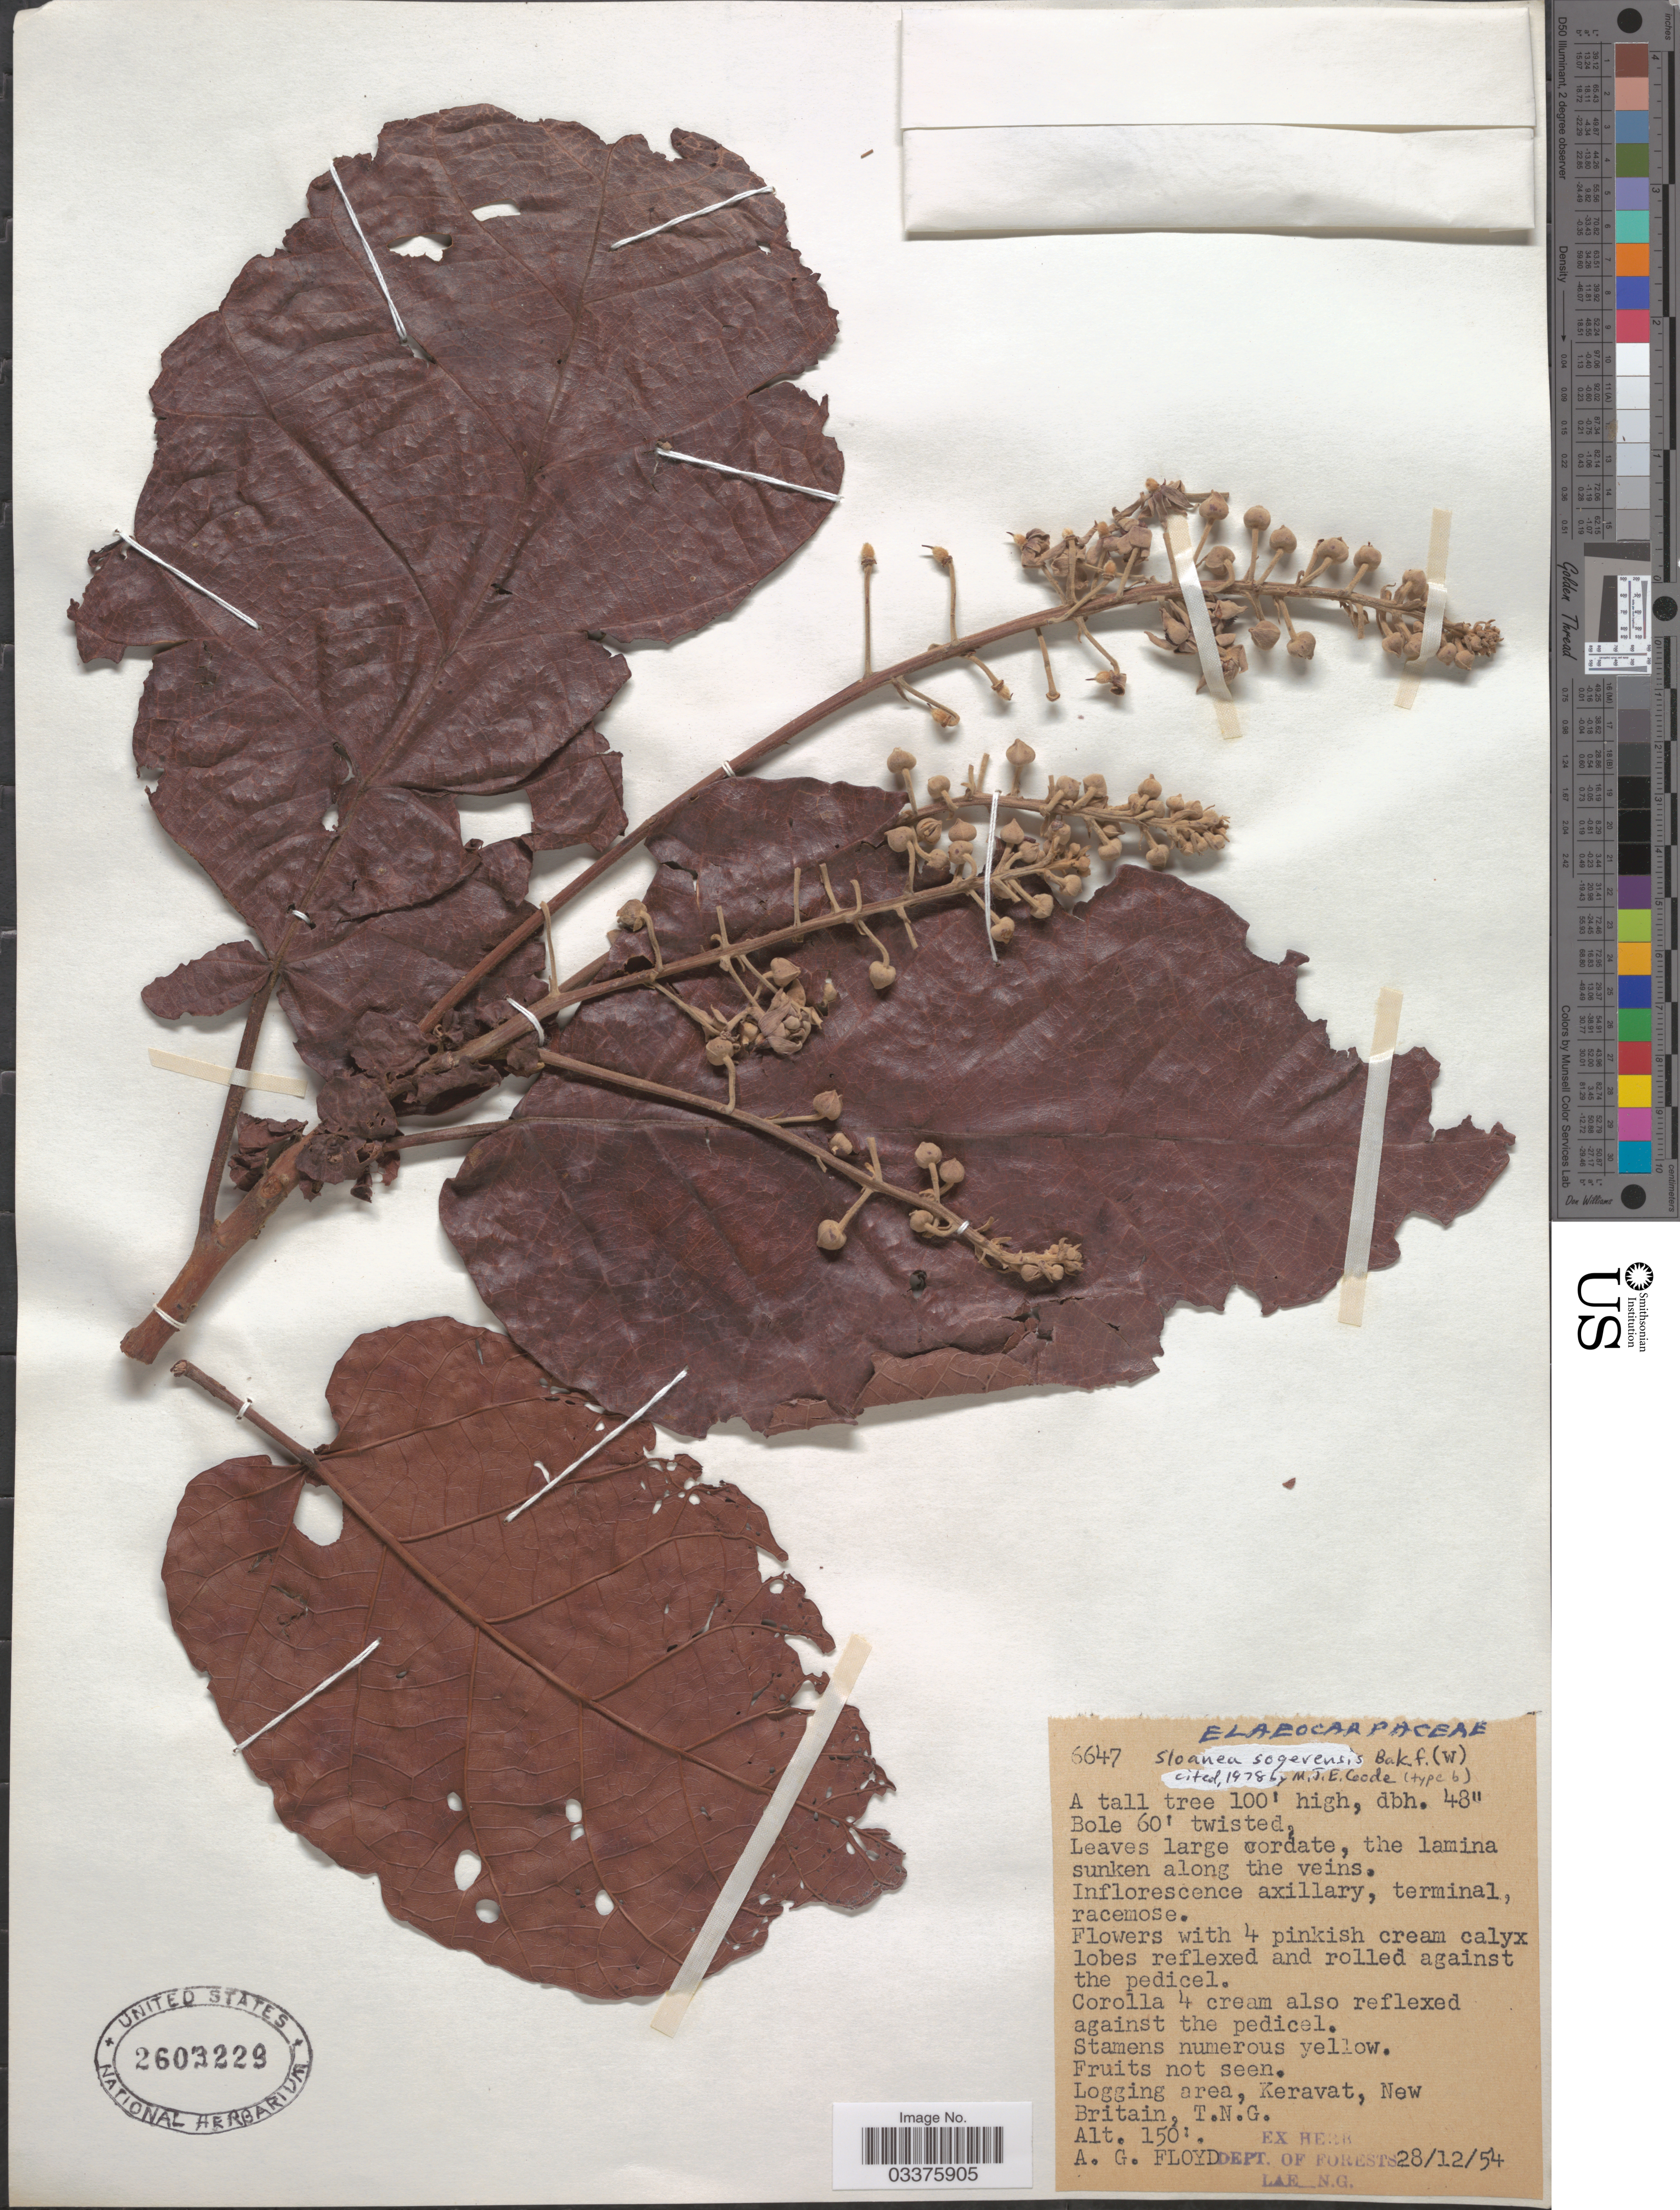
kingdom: Plantae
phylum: Tracheophyta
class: Magnoliopsida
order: Oxalidales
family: Elaeocarpaceae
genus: Sloanea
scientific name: Sloanea sogerensis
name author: Baker f.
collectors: A. G. Floyd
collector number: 6647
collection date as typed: Transcribed d/m/y: 28/12/54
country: Papua New Guinea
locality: Logging area, Keravat, New Britain, T.N.G.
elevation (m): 46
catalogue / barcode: US 2603229